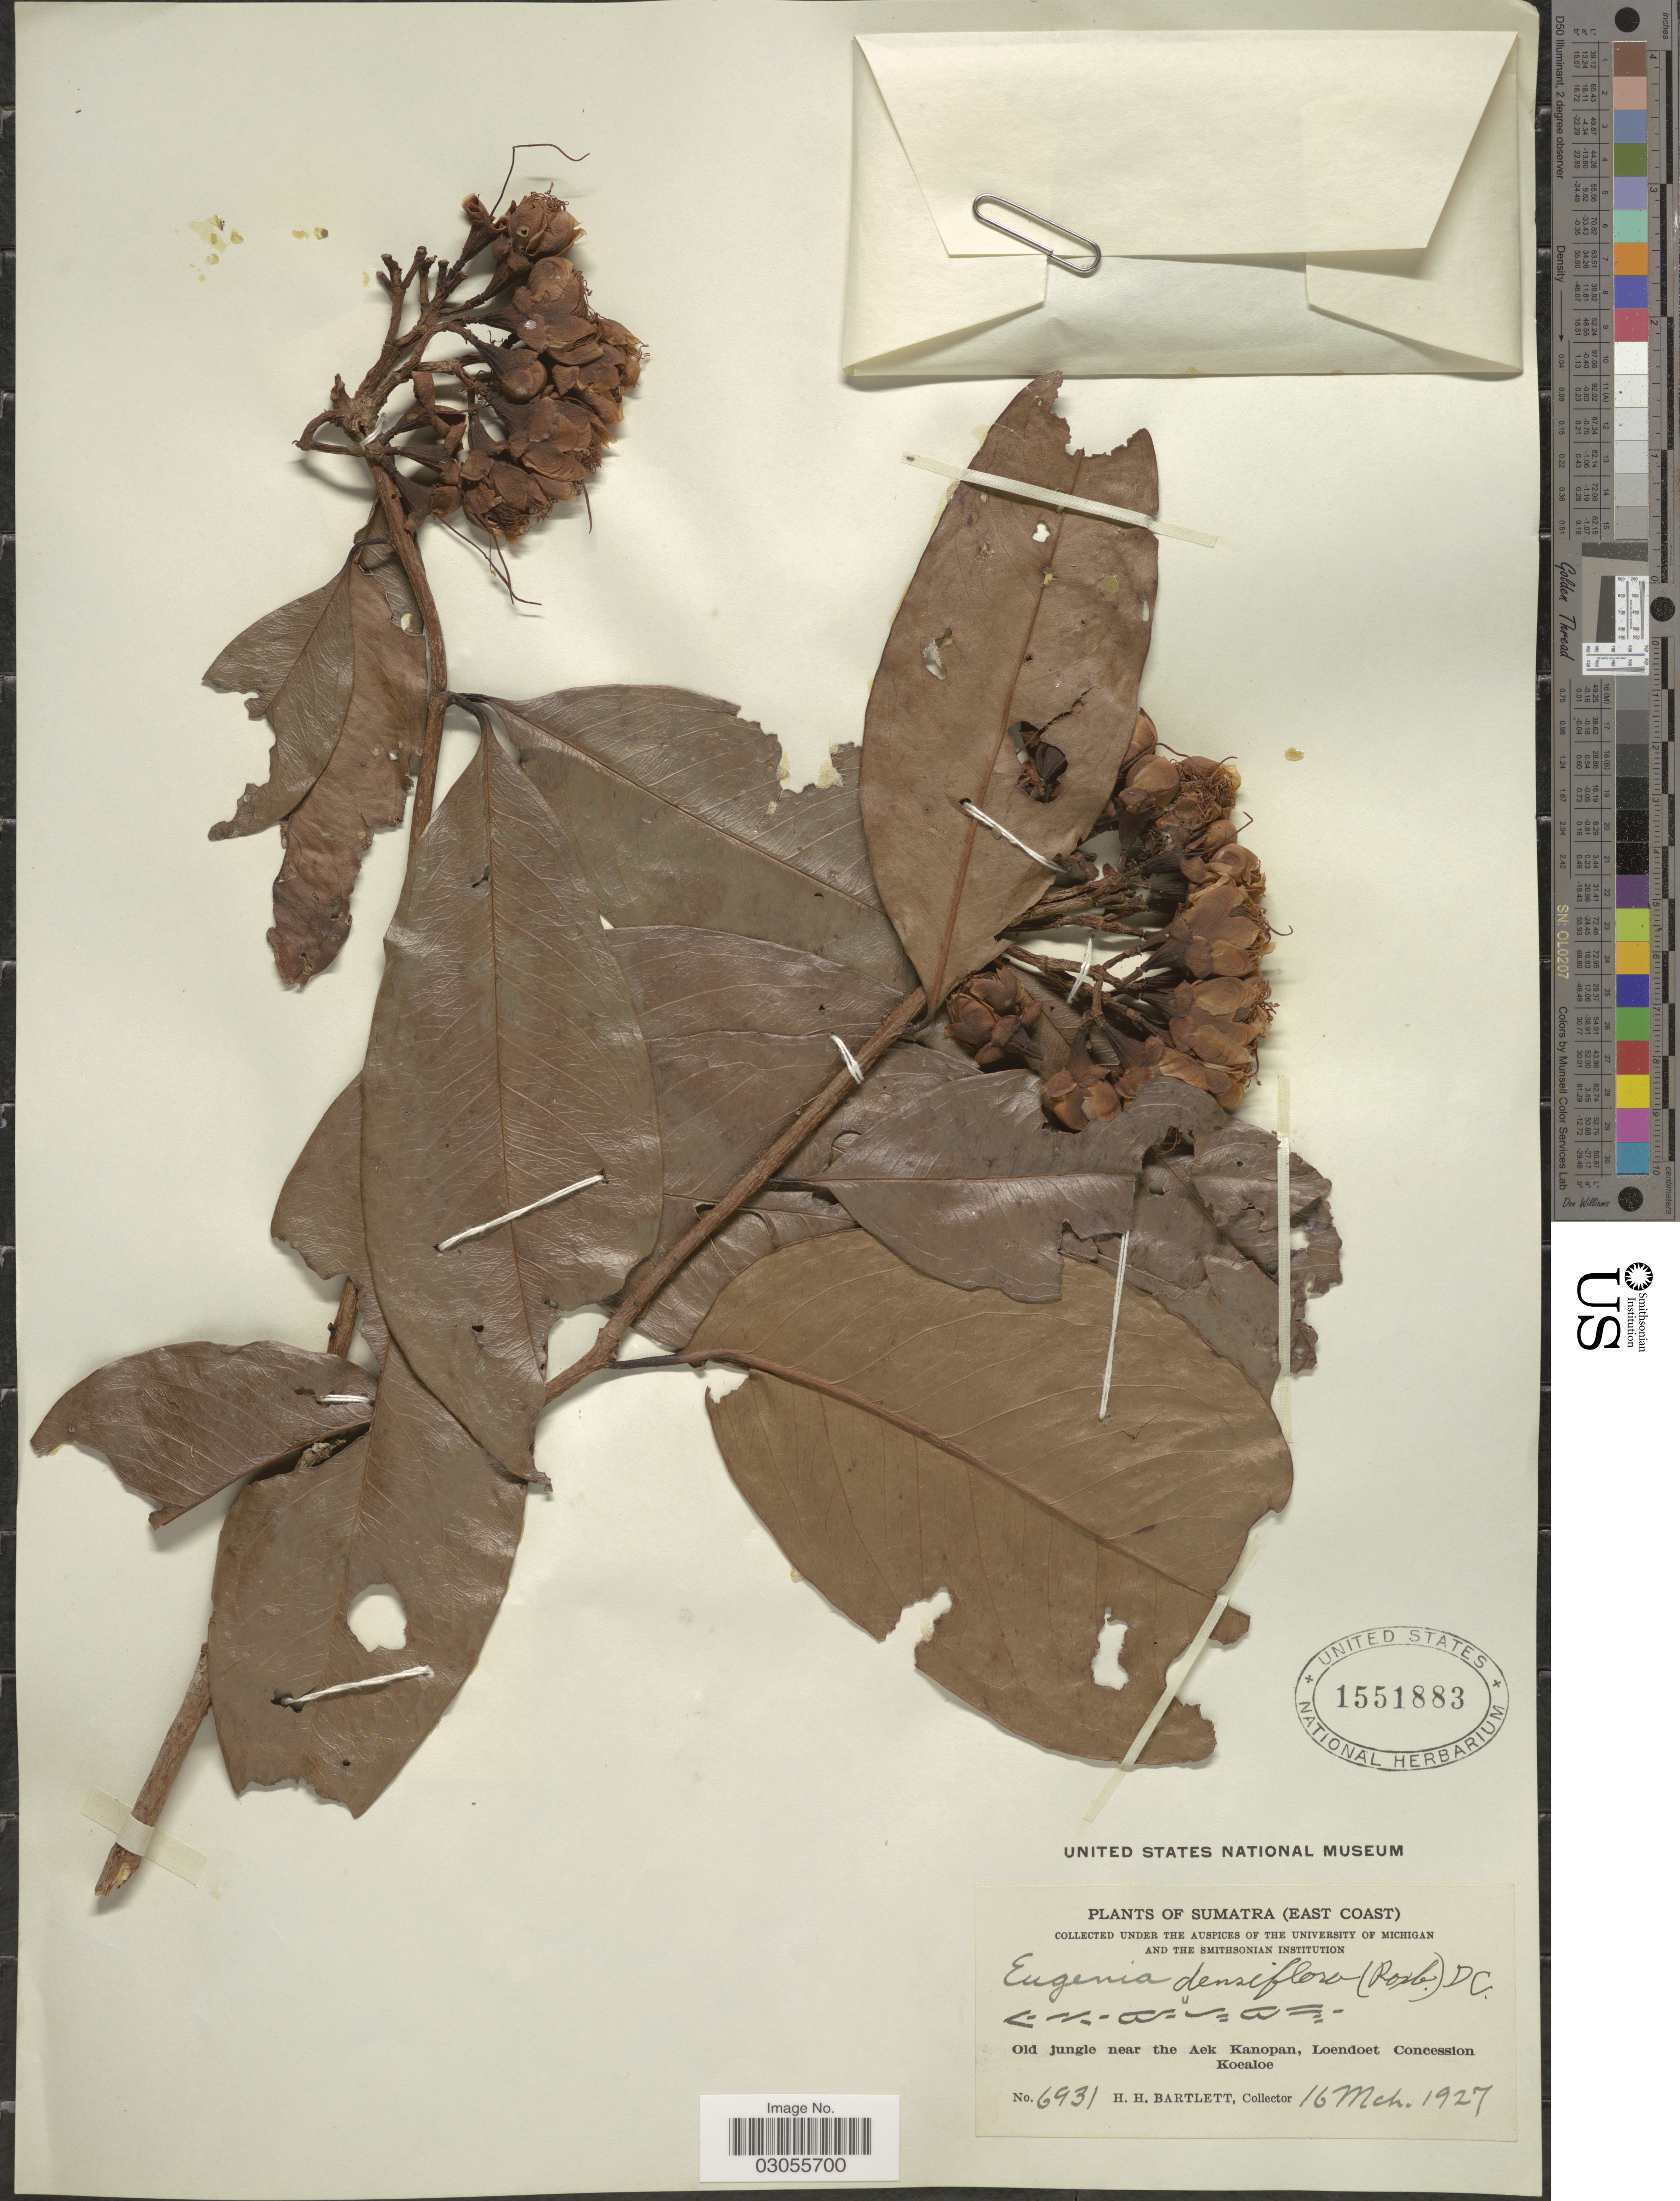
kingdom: Plantae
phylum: Tracheophyta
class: Magnoliopsida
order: Myrtales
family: Myrtaceae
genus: Syzygium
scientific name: Syzygium pycnanthum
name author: Merr. & L.M. Perry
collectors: H. H. Bartlett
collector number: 6931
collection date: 1927-03-16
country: Indonesia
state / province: Sumatra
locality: (East Coast). Old jungle near the Aek Kanopan, Loendoet Concession Koealoe.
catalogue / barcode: US 1551883